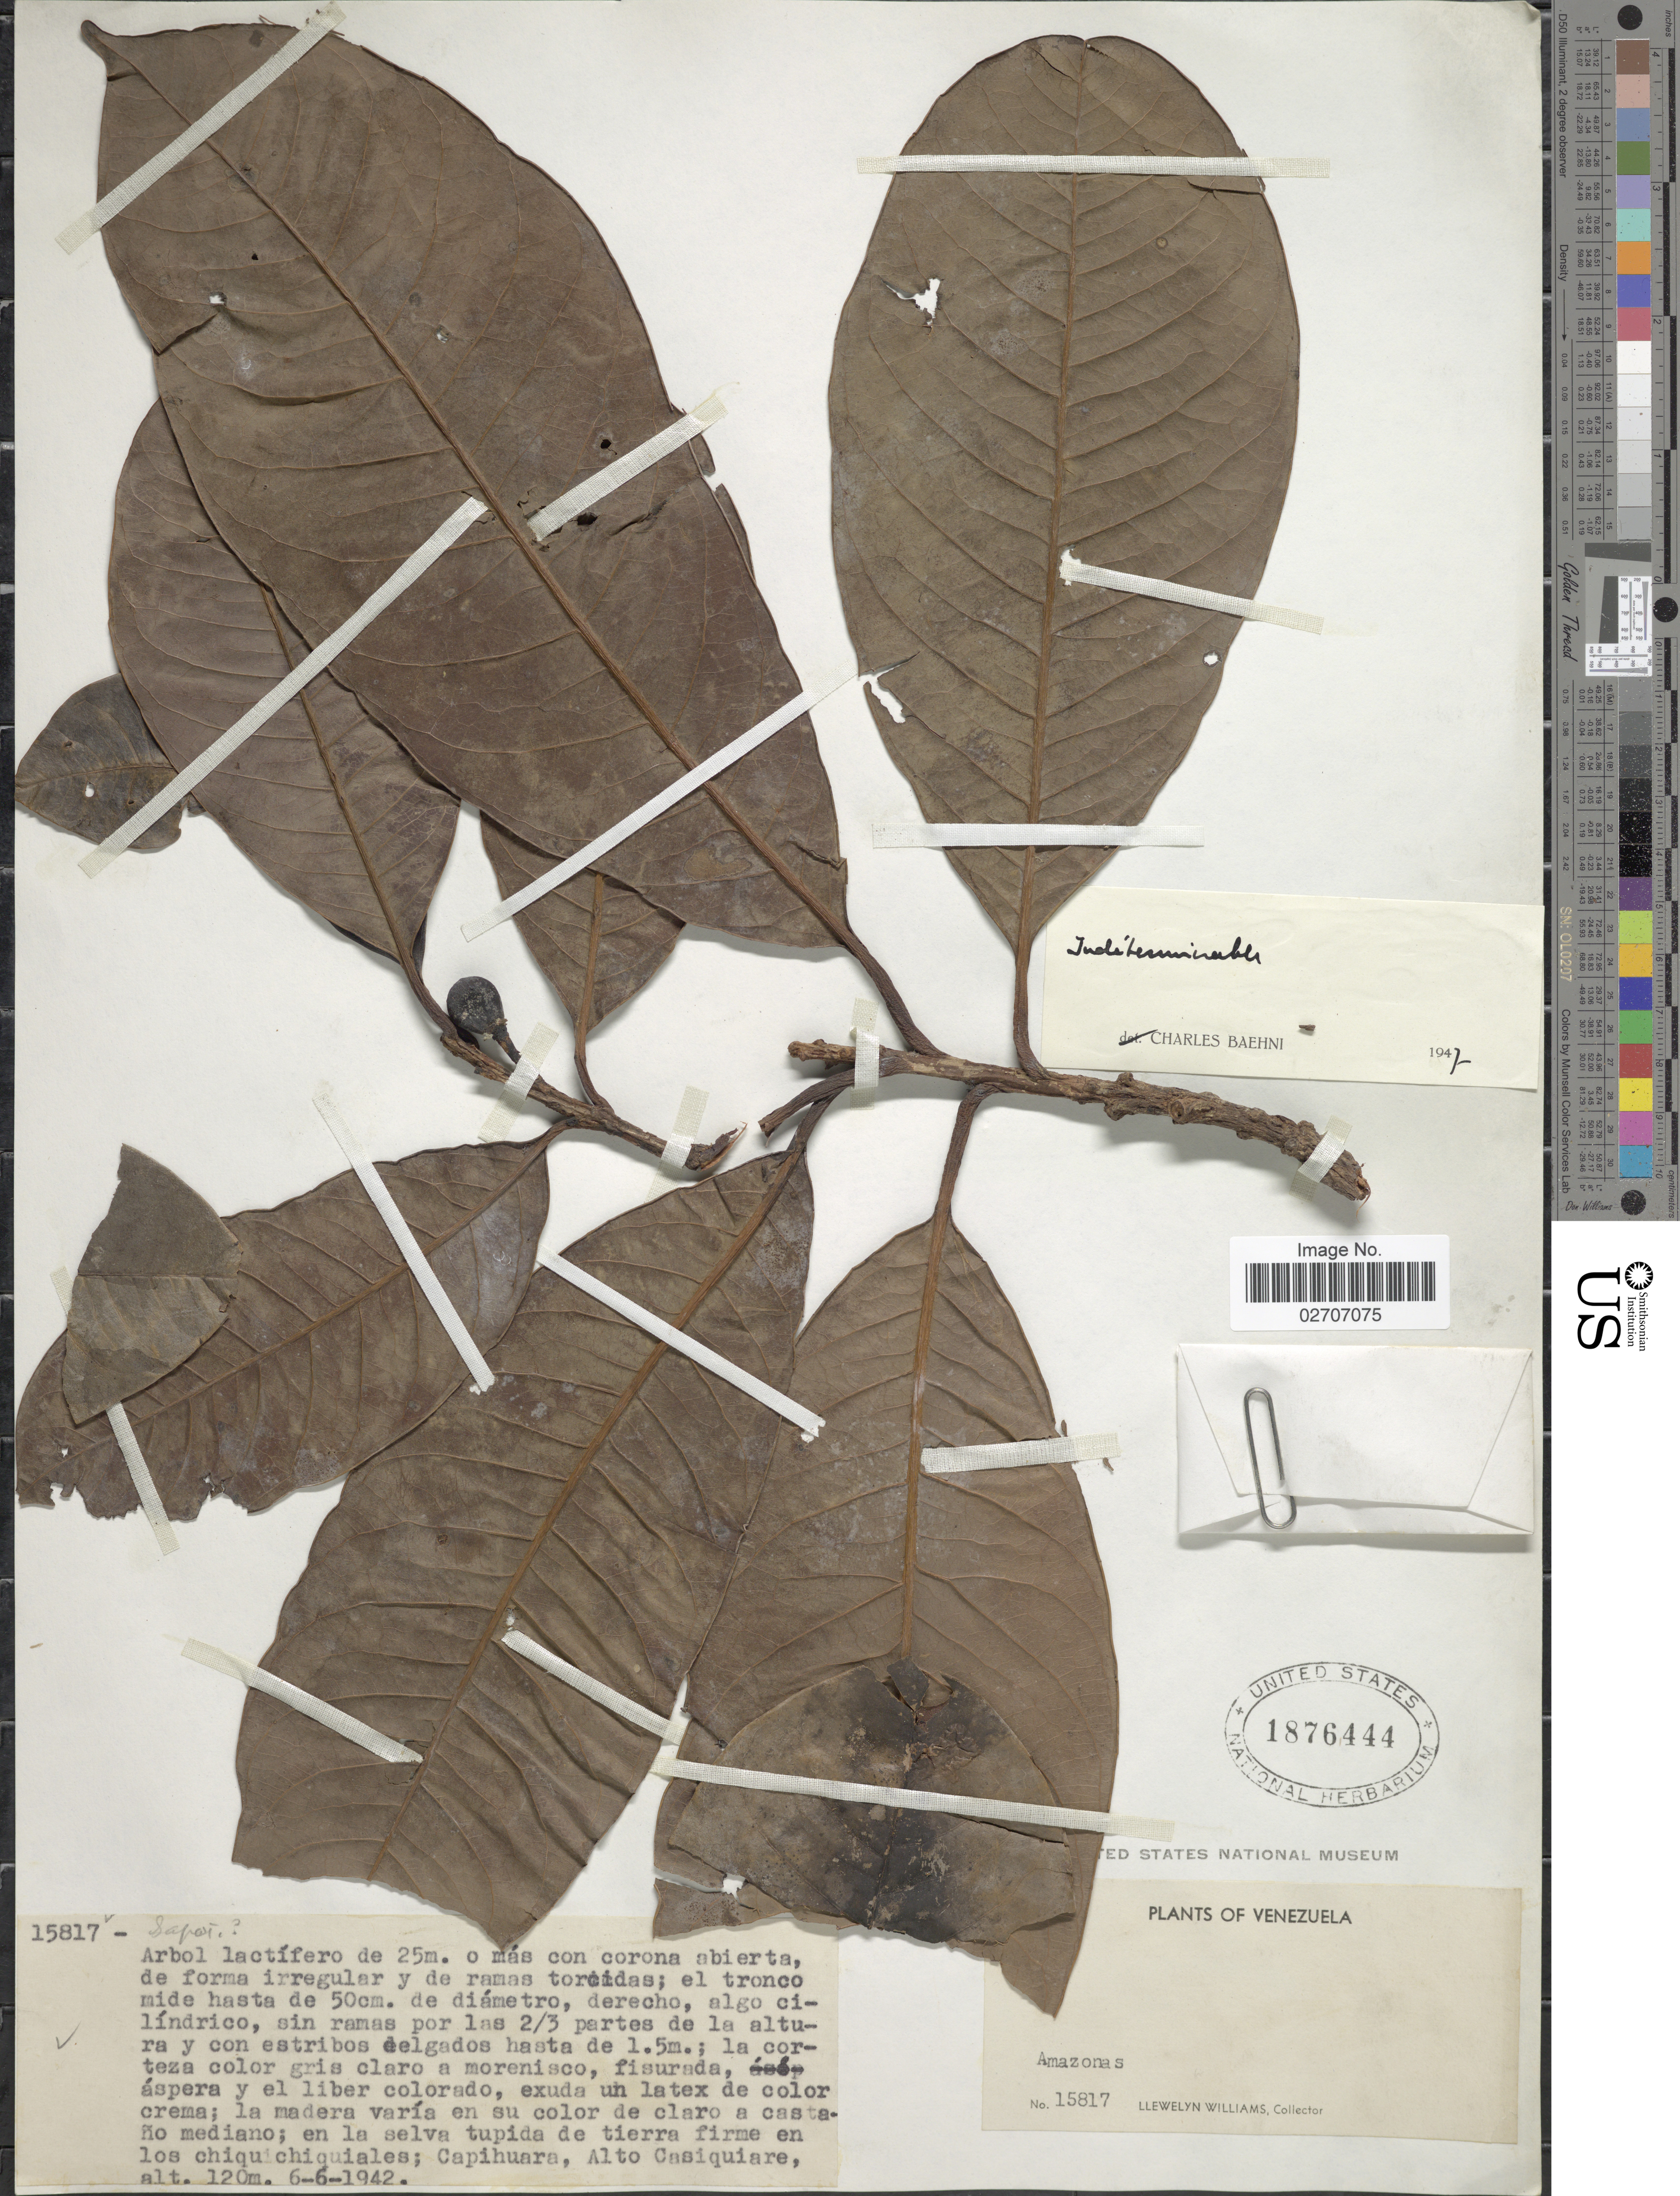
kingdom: Plantae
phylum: Tracheophyta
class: Magnoliopsida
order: Ericales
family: Sapotaceae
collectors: Ll. Williams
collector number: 15817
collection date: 1942-06-06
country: Venezuela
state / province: Amazonas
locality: En la selva tupida de tierra firme en los chiquiales; Capihuara, Alto Casiquaire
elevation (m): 120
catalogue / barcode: US 1876444